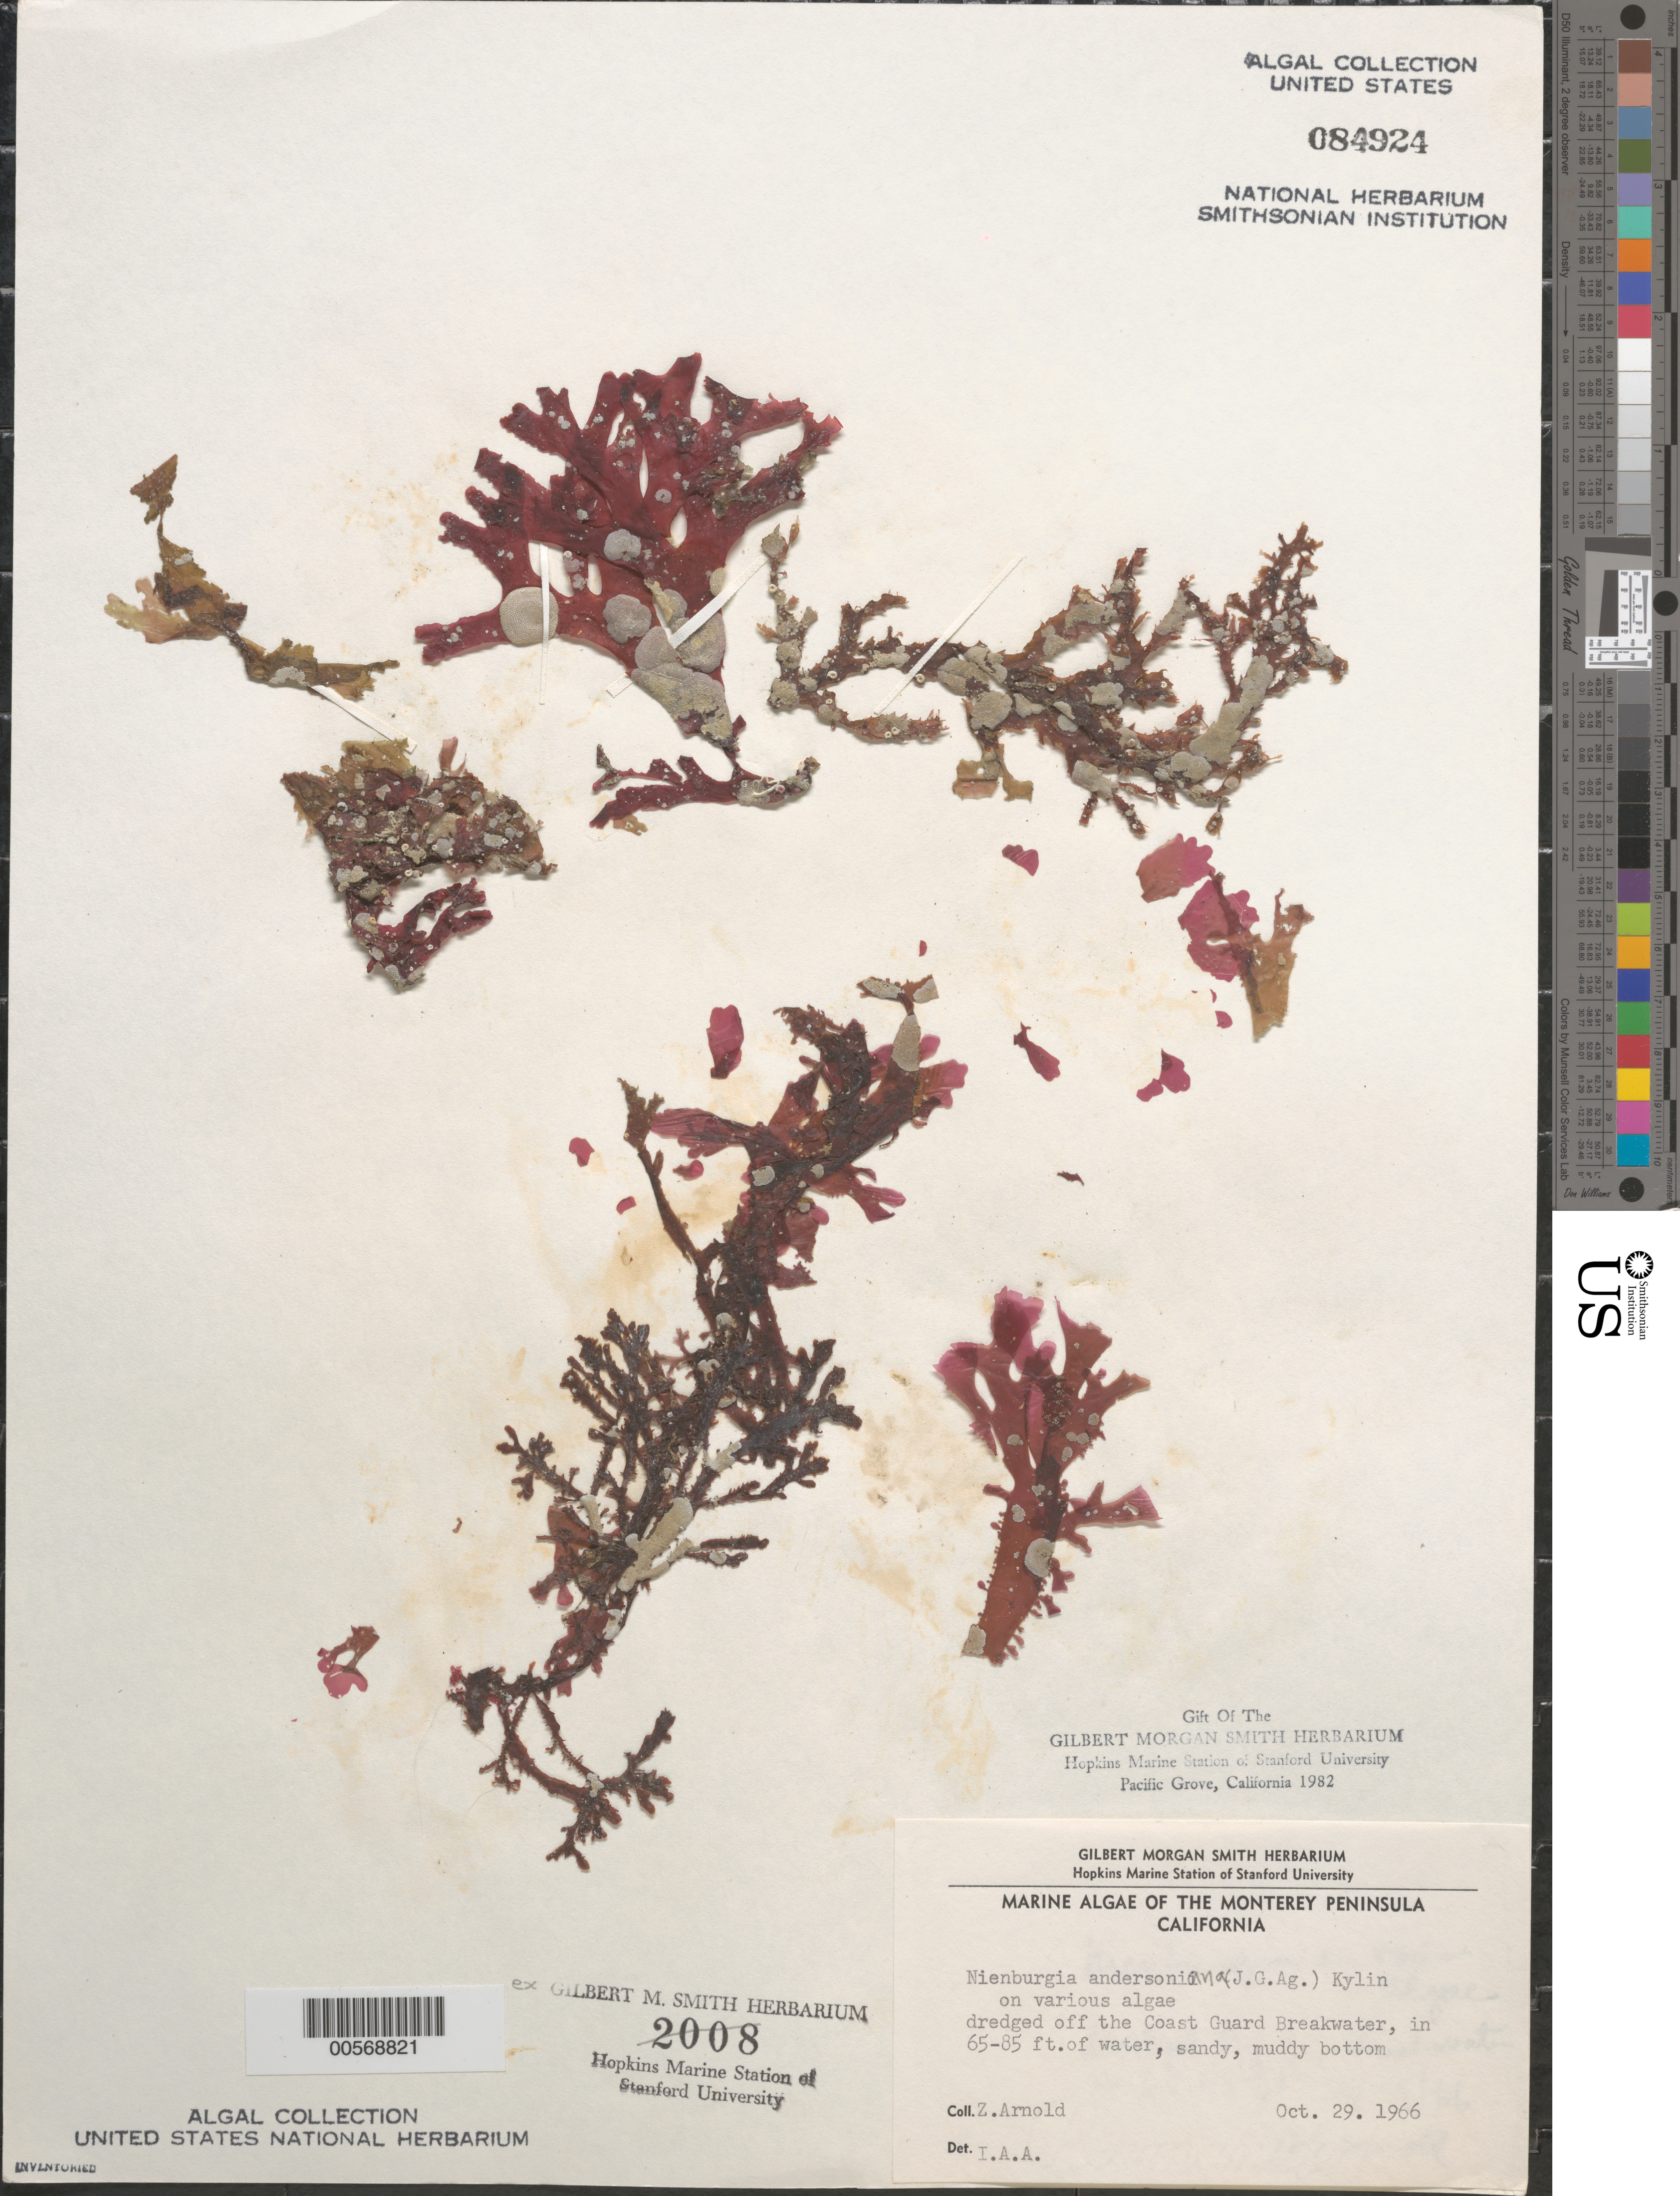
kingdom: Plantae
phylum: Rhodophyta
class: Florideophyceae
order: Ceramiales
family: Delesseriaceae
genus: Nienburgia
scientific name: Nienburgia andersoniana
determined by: Abbott, Isabella A.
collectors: Z. M. Arnold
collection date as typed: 29 Oct 1966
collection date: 1966-10-29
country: United States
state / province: California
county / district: Monterey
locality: Monterey, off Coast Guard breakwater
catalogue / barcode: US 84924